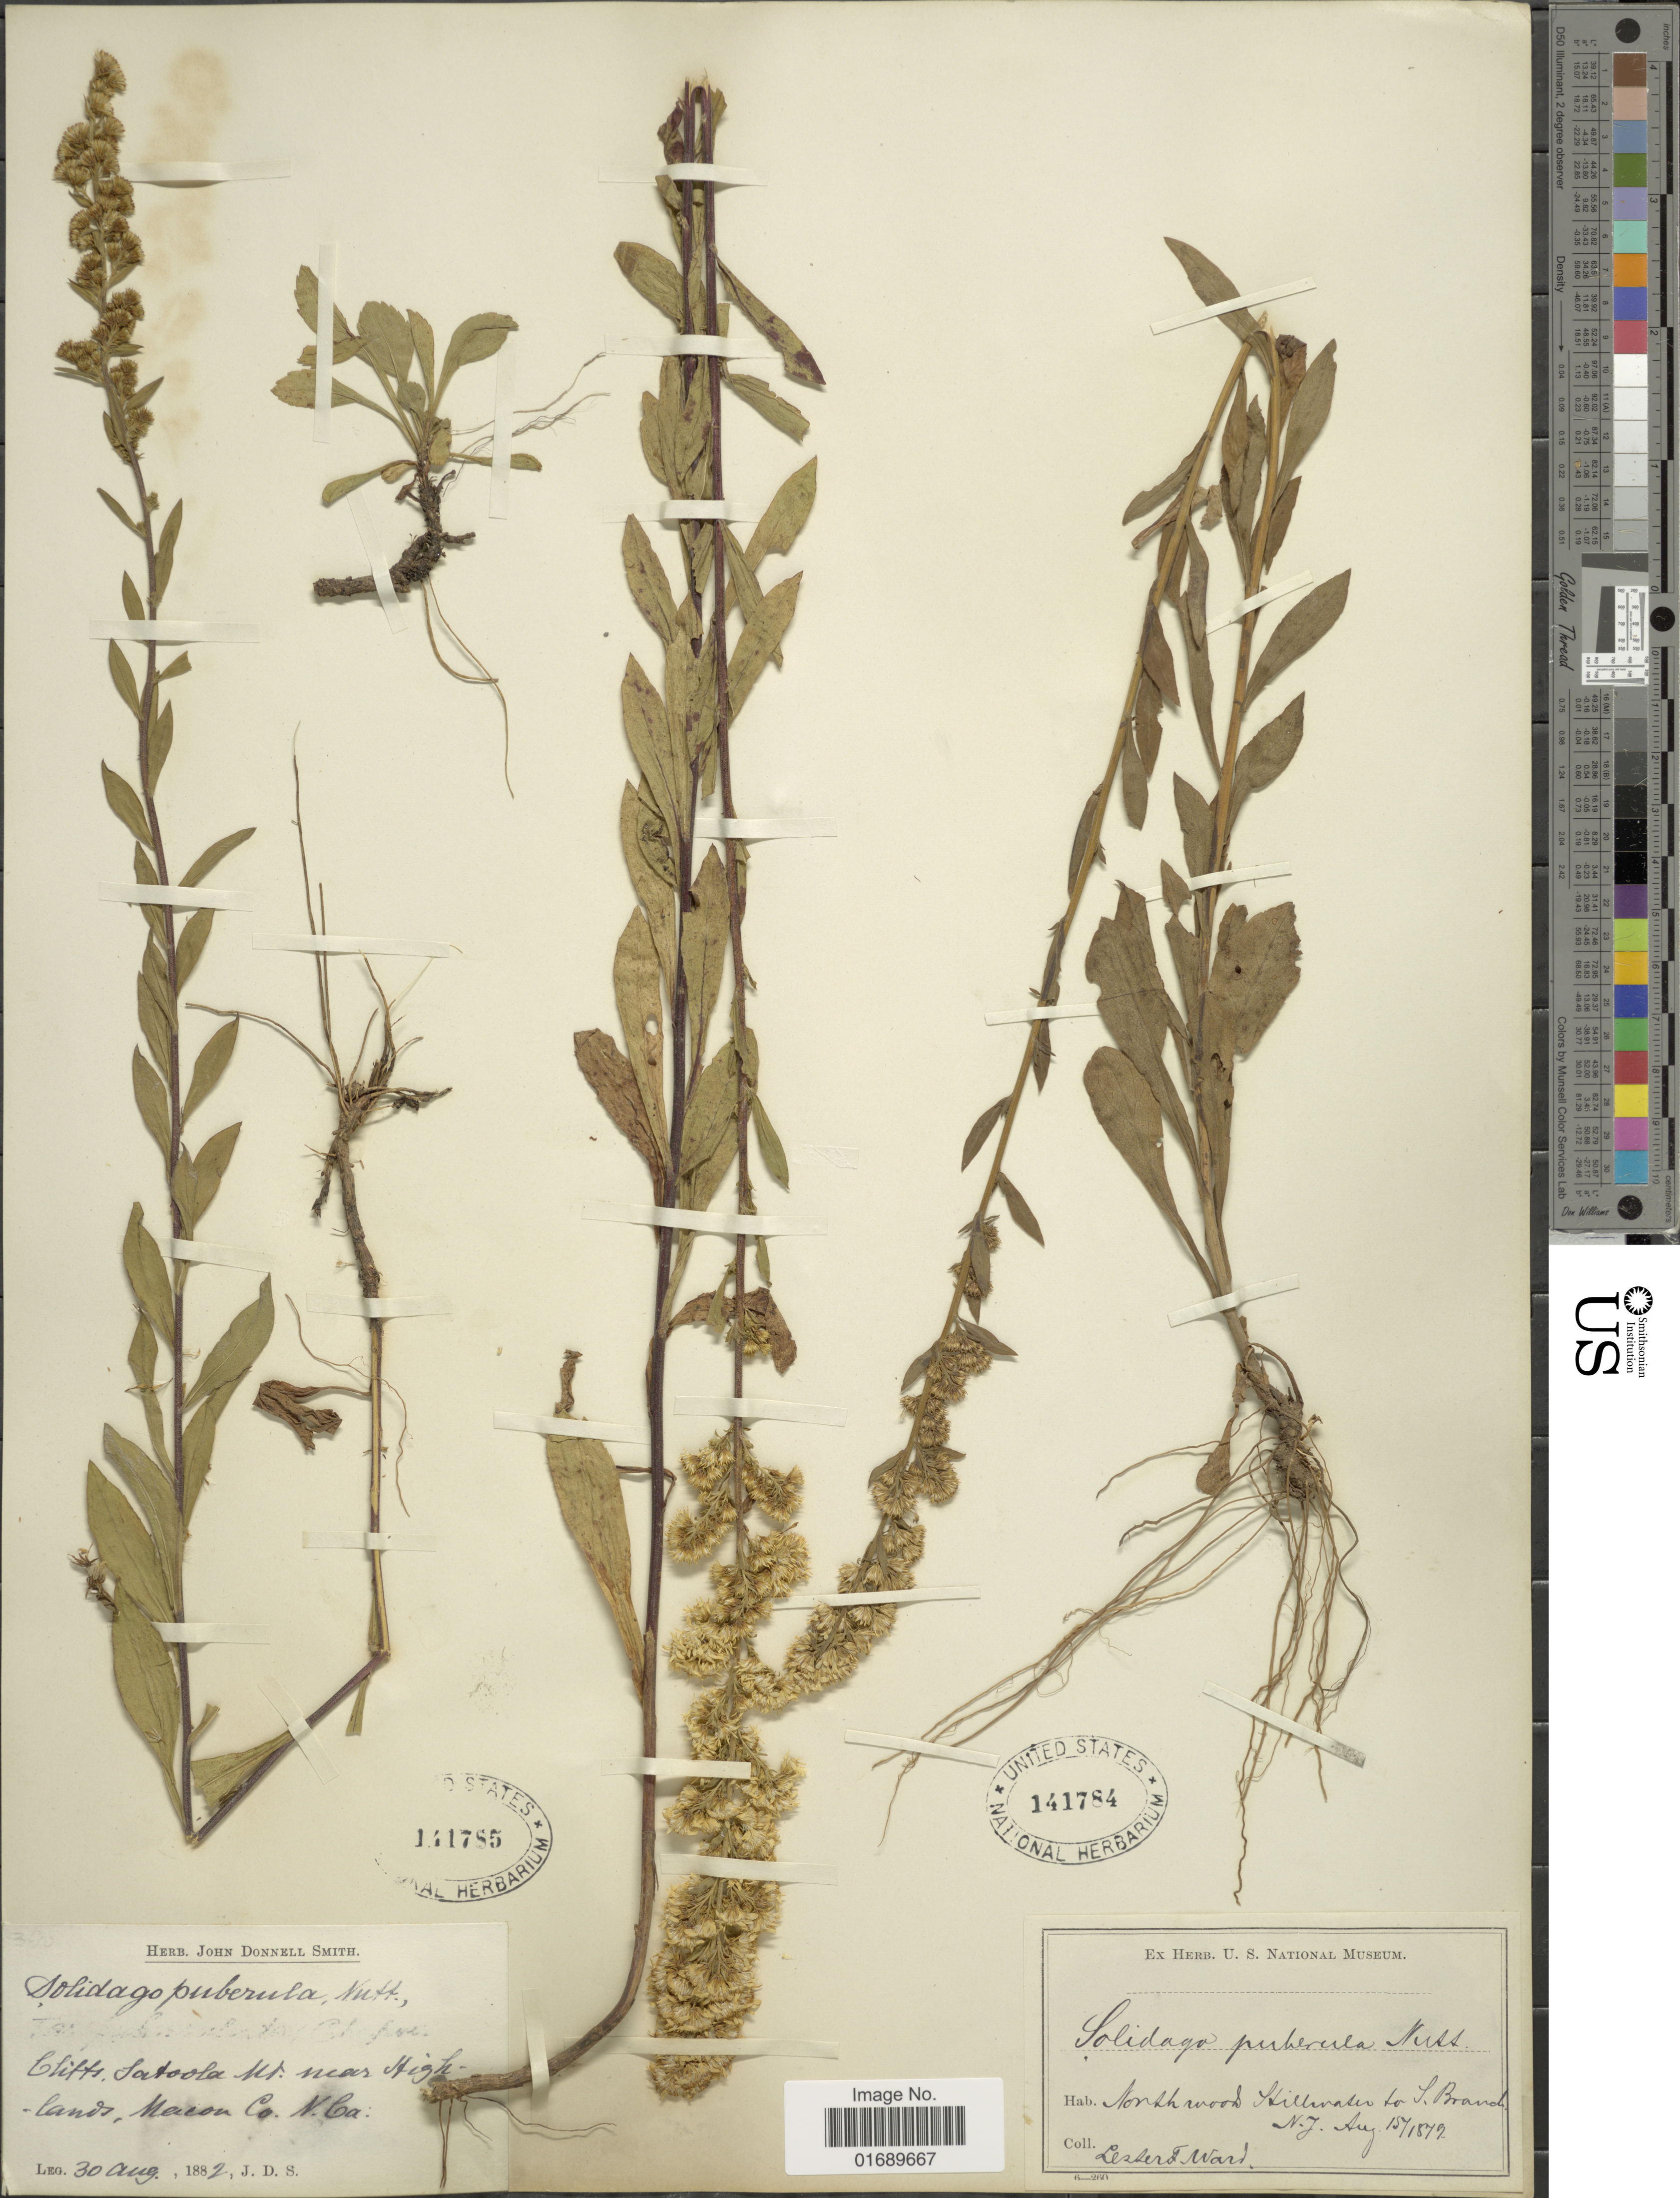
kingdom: Plantae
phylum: Tracheophyta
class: Magnoliopsida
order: Asterales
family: Asteraceae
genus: Solidago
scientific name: Solidago puberula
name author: Nutt.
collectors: L. F. Ward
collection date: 1879-08-15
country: United States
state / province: New Jersey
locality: Northwoods Hillwater to S Branch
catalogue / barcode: US 141784